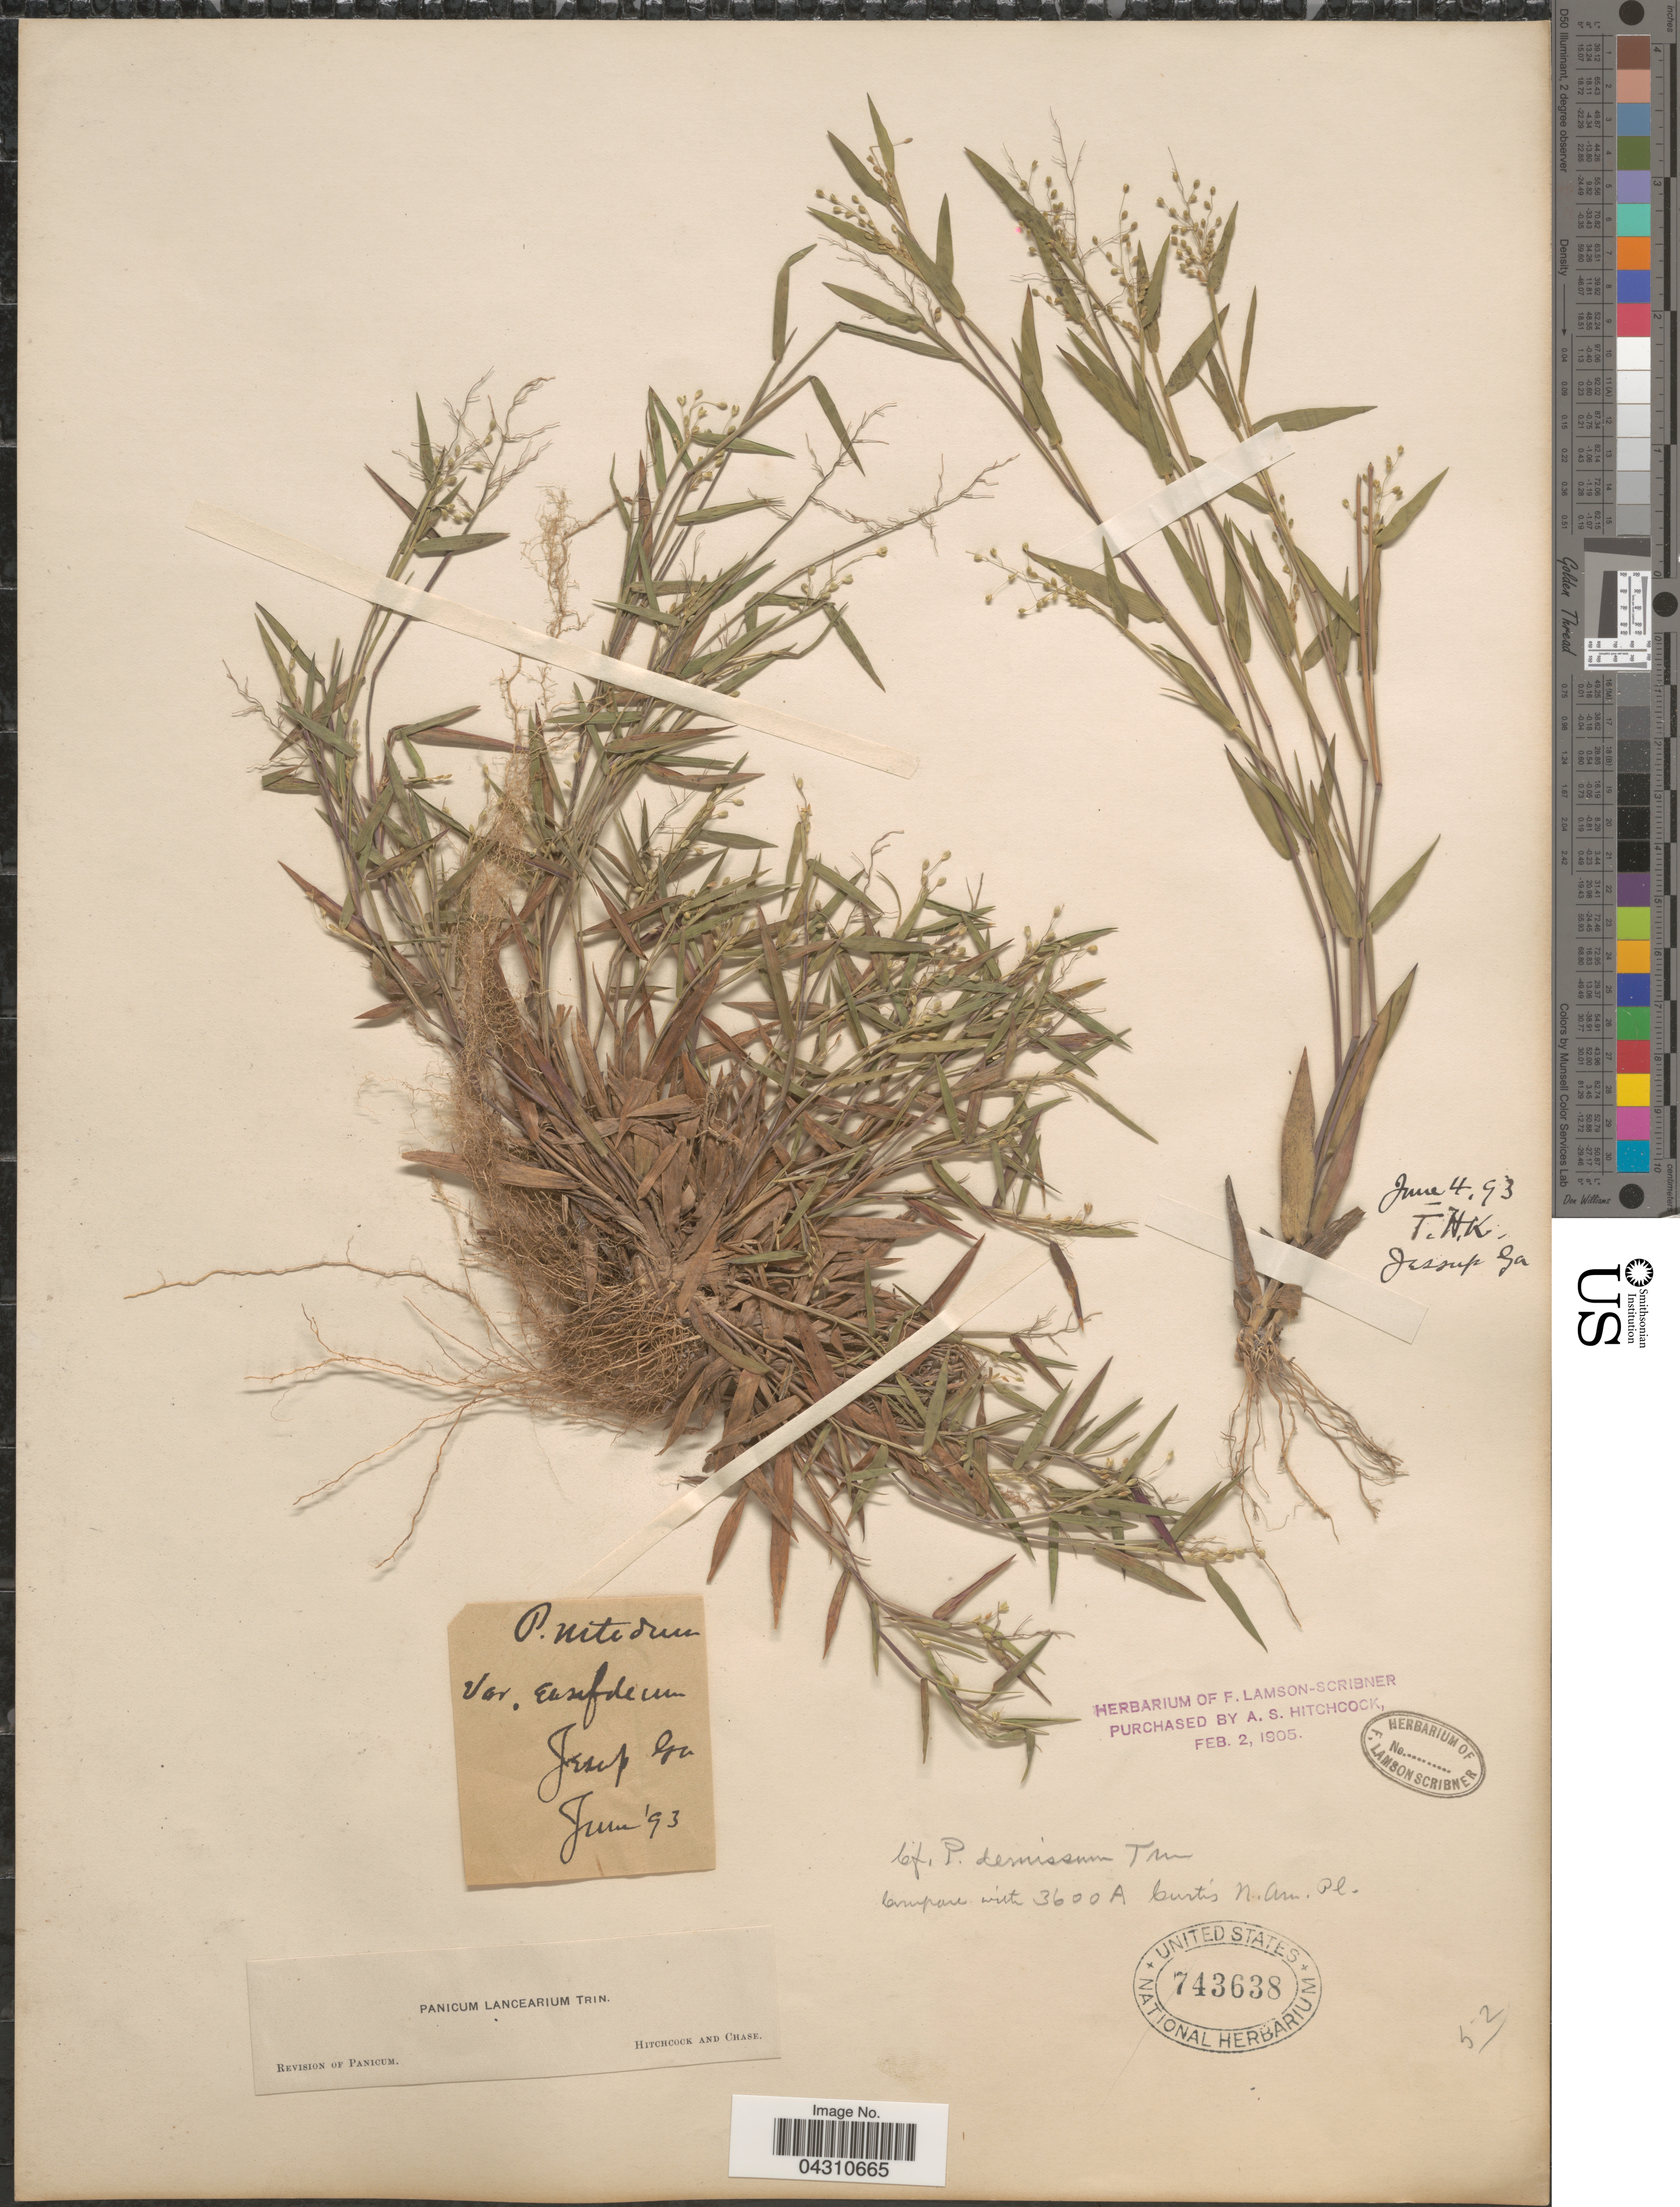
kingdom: Plantae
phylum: Tracheophyta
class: Liliopsida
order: Poales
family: Poaceae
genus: Dichanthelium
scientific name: Dichanthelium portoricense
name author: (Desv. ex Ham.) B.F. Hansen & Wunderlin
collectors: ex herb. F. Lamson Scribner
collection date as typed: Transcribed d/m/y: /6/93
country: United States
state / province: Georgia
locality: Jesup.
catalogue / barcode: US 743638